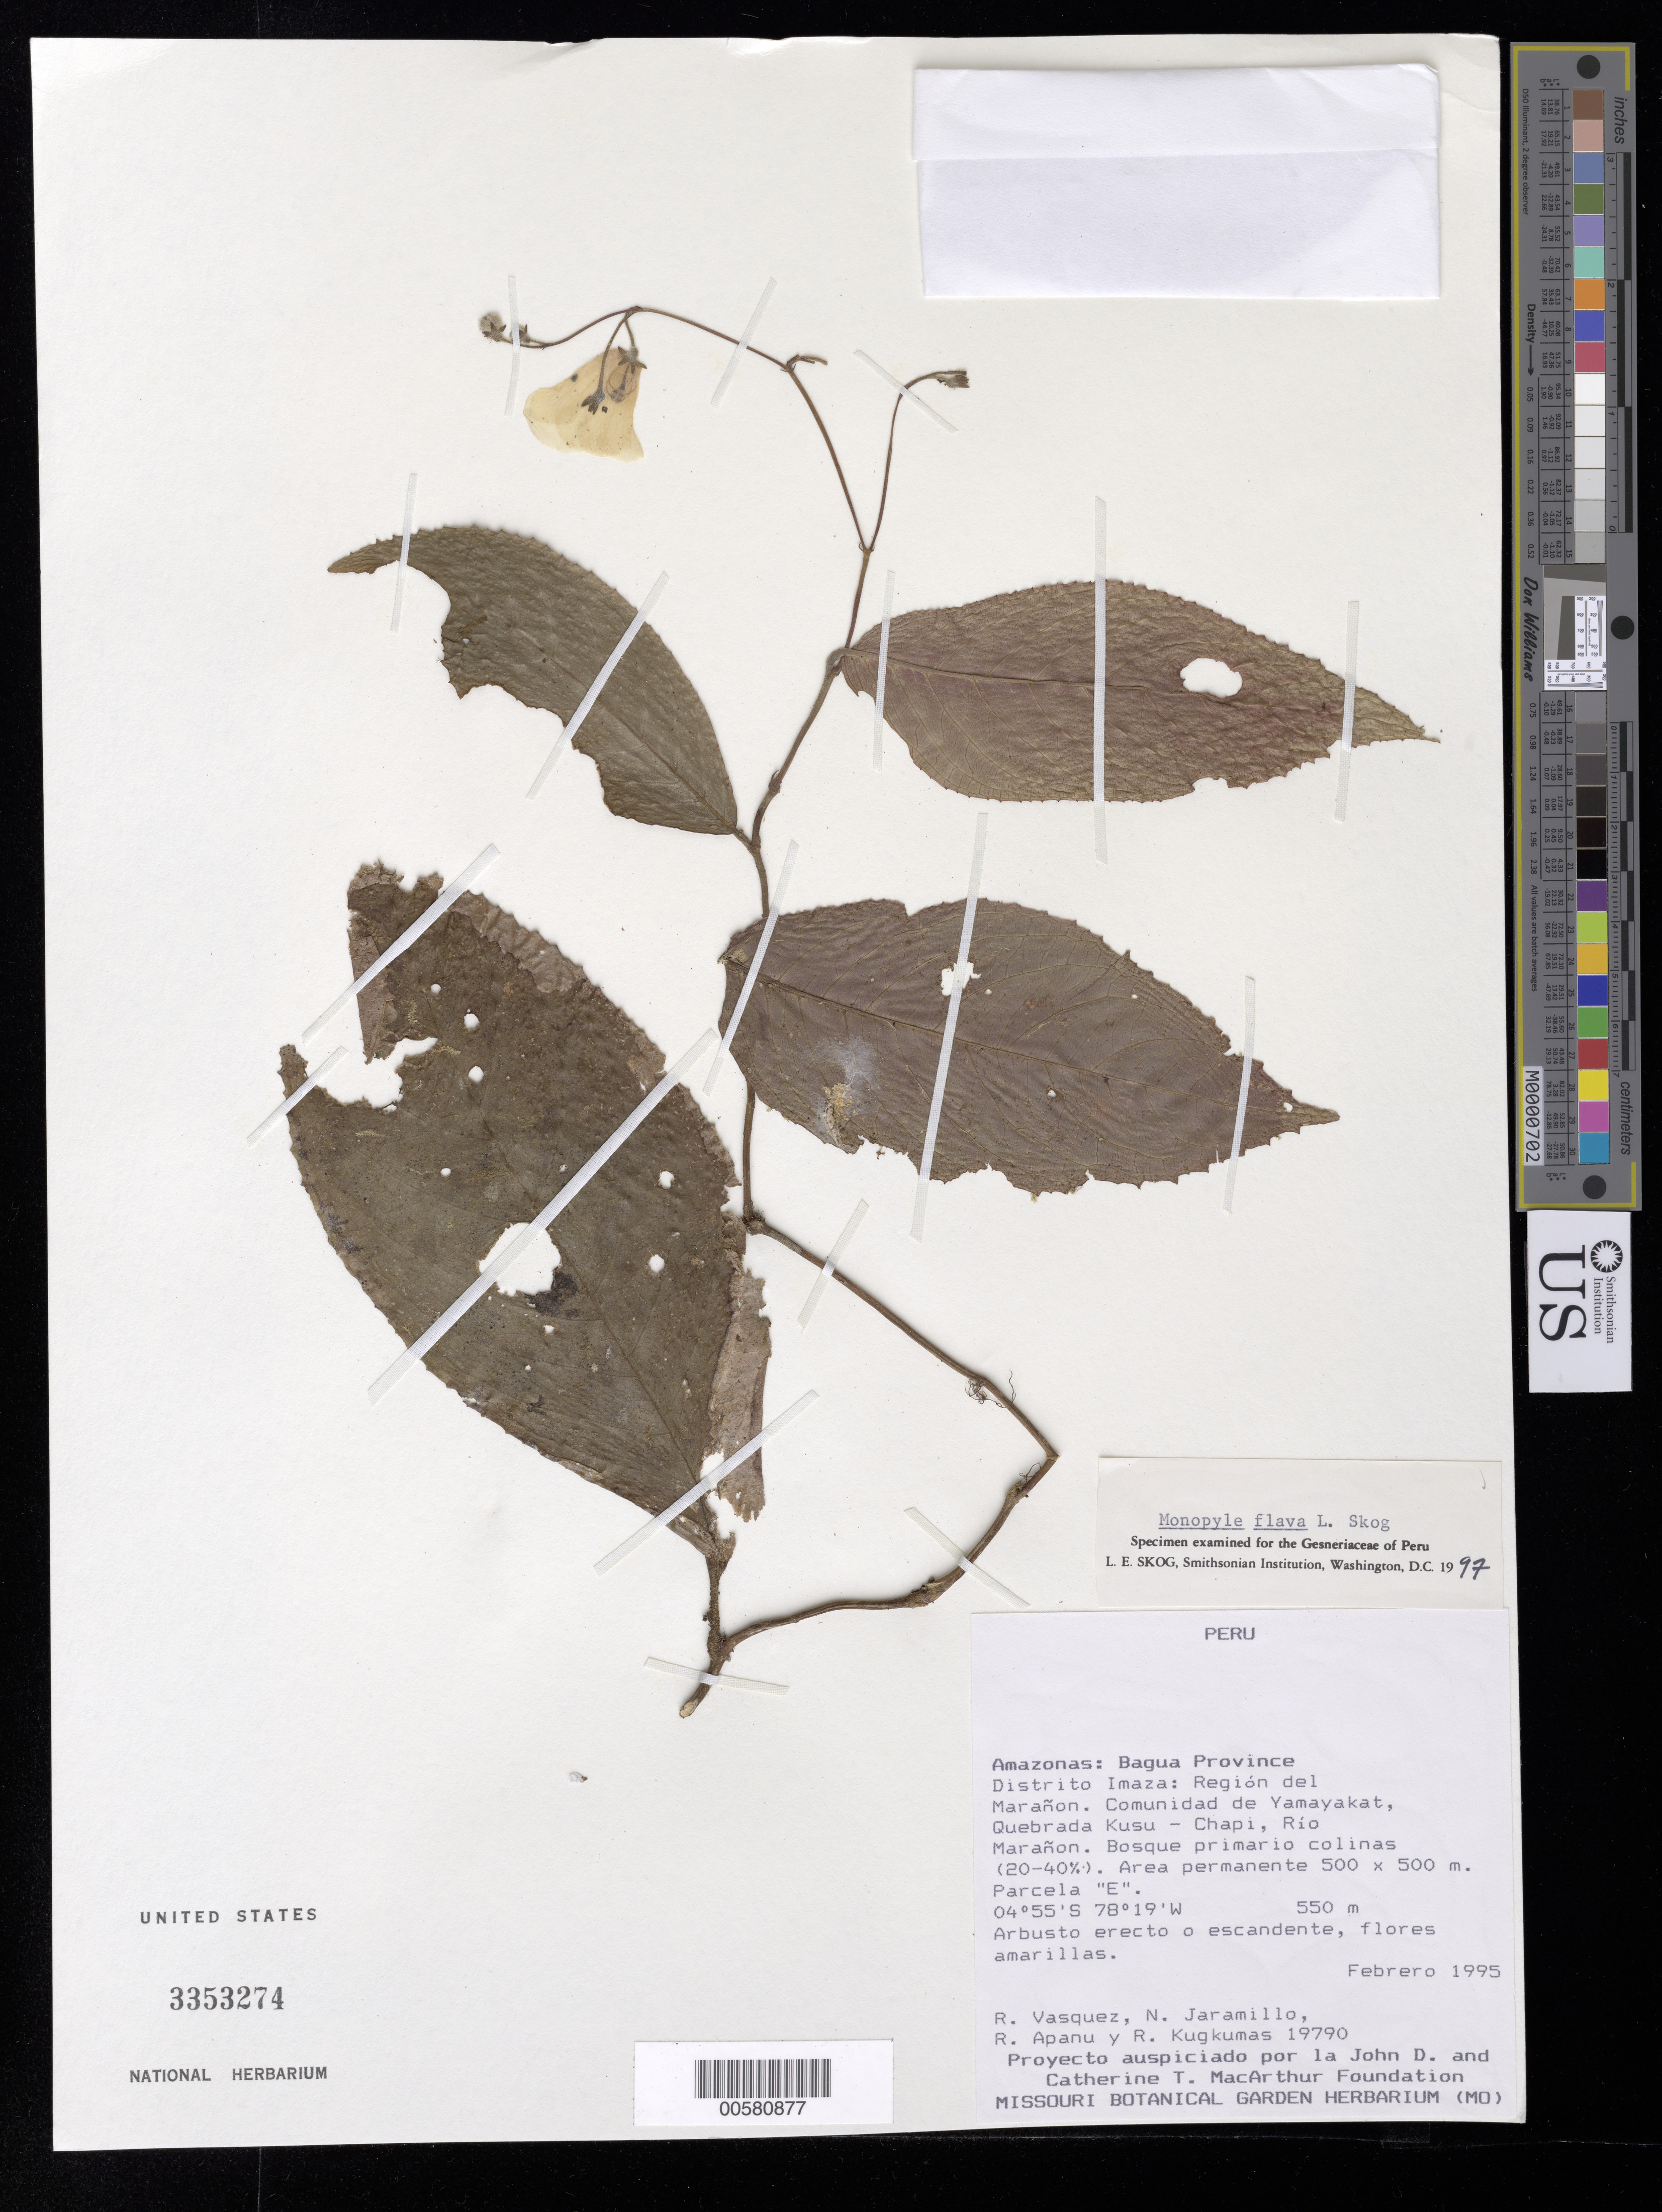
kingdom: Plantae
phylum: Tracheophyta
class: Magnoliopsida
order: Lamiales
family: Gesneriaceae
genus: Monopyle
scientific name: Monopyle flava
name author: L.E. Skog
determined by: Clark, J. L., (SEL), The Marie Selby Botanical Garden (UNITED STATES)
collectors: R. Vásquez, N. Jaramillo, R. Apanu & R. Kugkumas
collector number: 19790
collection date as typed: Feb 1995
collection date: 1995-02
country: Peru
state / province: Amazonas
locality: Prov. Bagua, dtto. Imaza: región del Marañon, comunidad de Yamayakat, Quebrada Kusu-Chapi, Río Marañon; area permanente 500 x 500 m, Parcela "E"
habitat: Bosque primario colinas (20-40%)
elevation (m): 550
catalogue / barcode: US 3353274